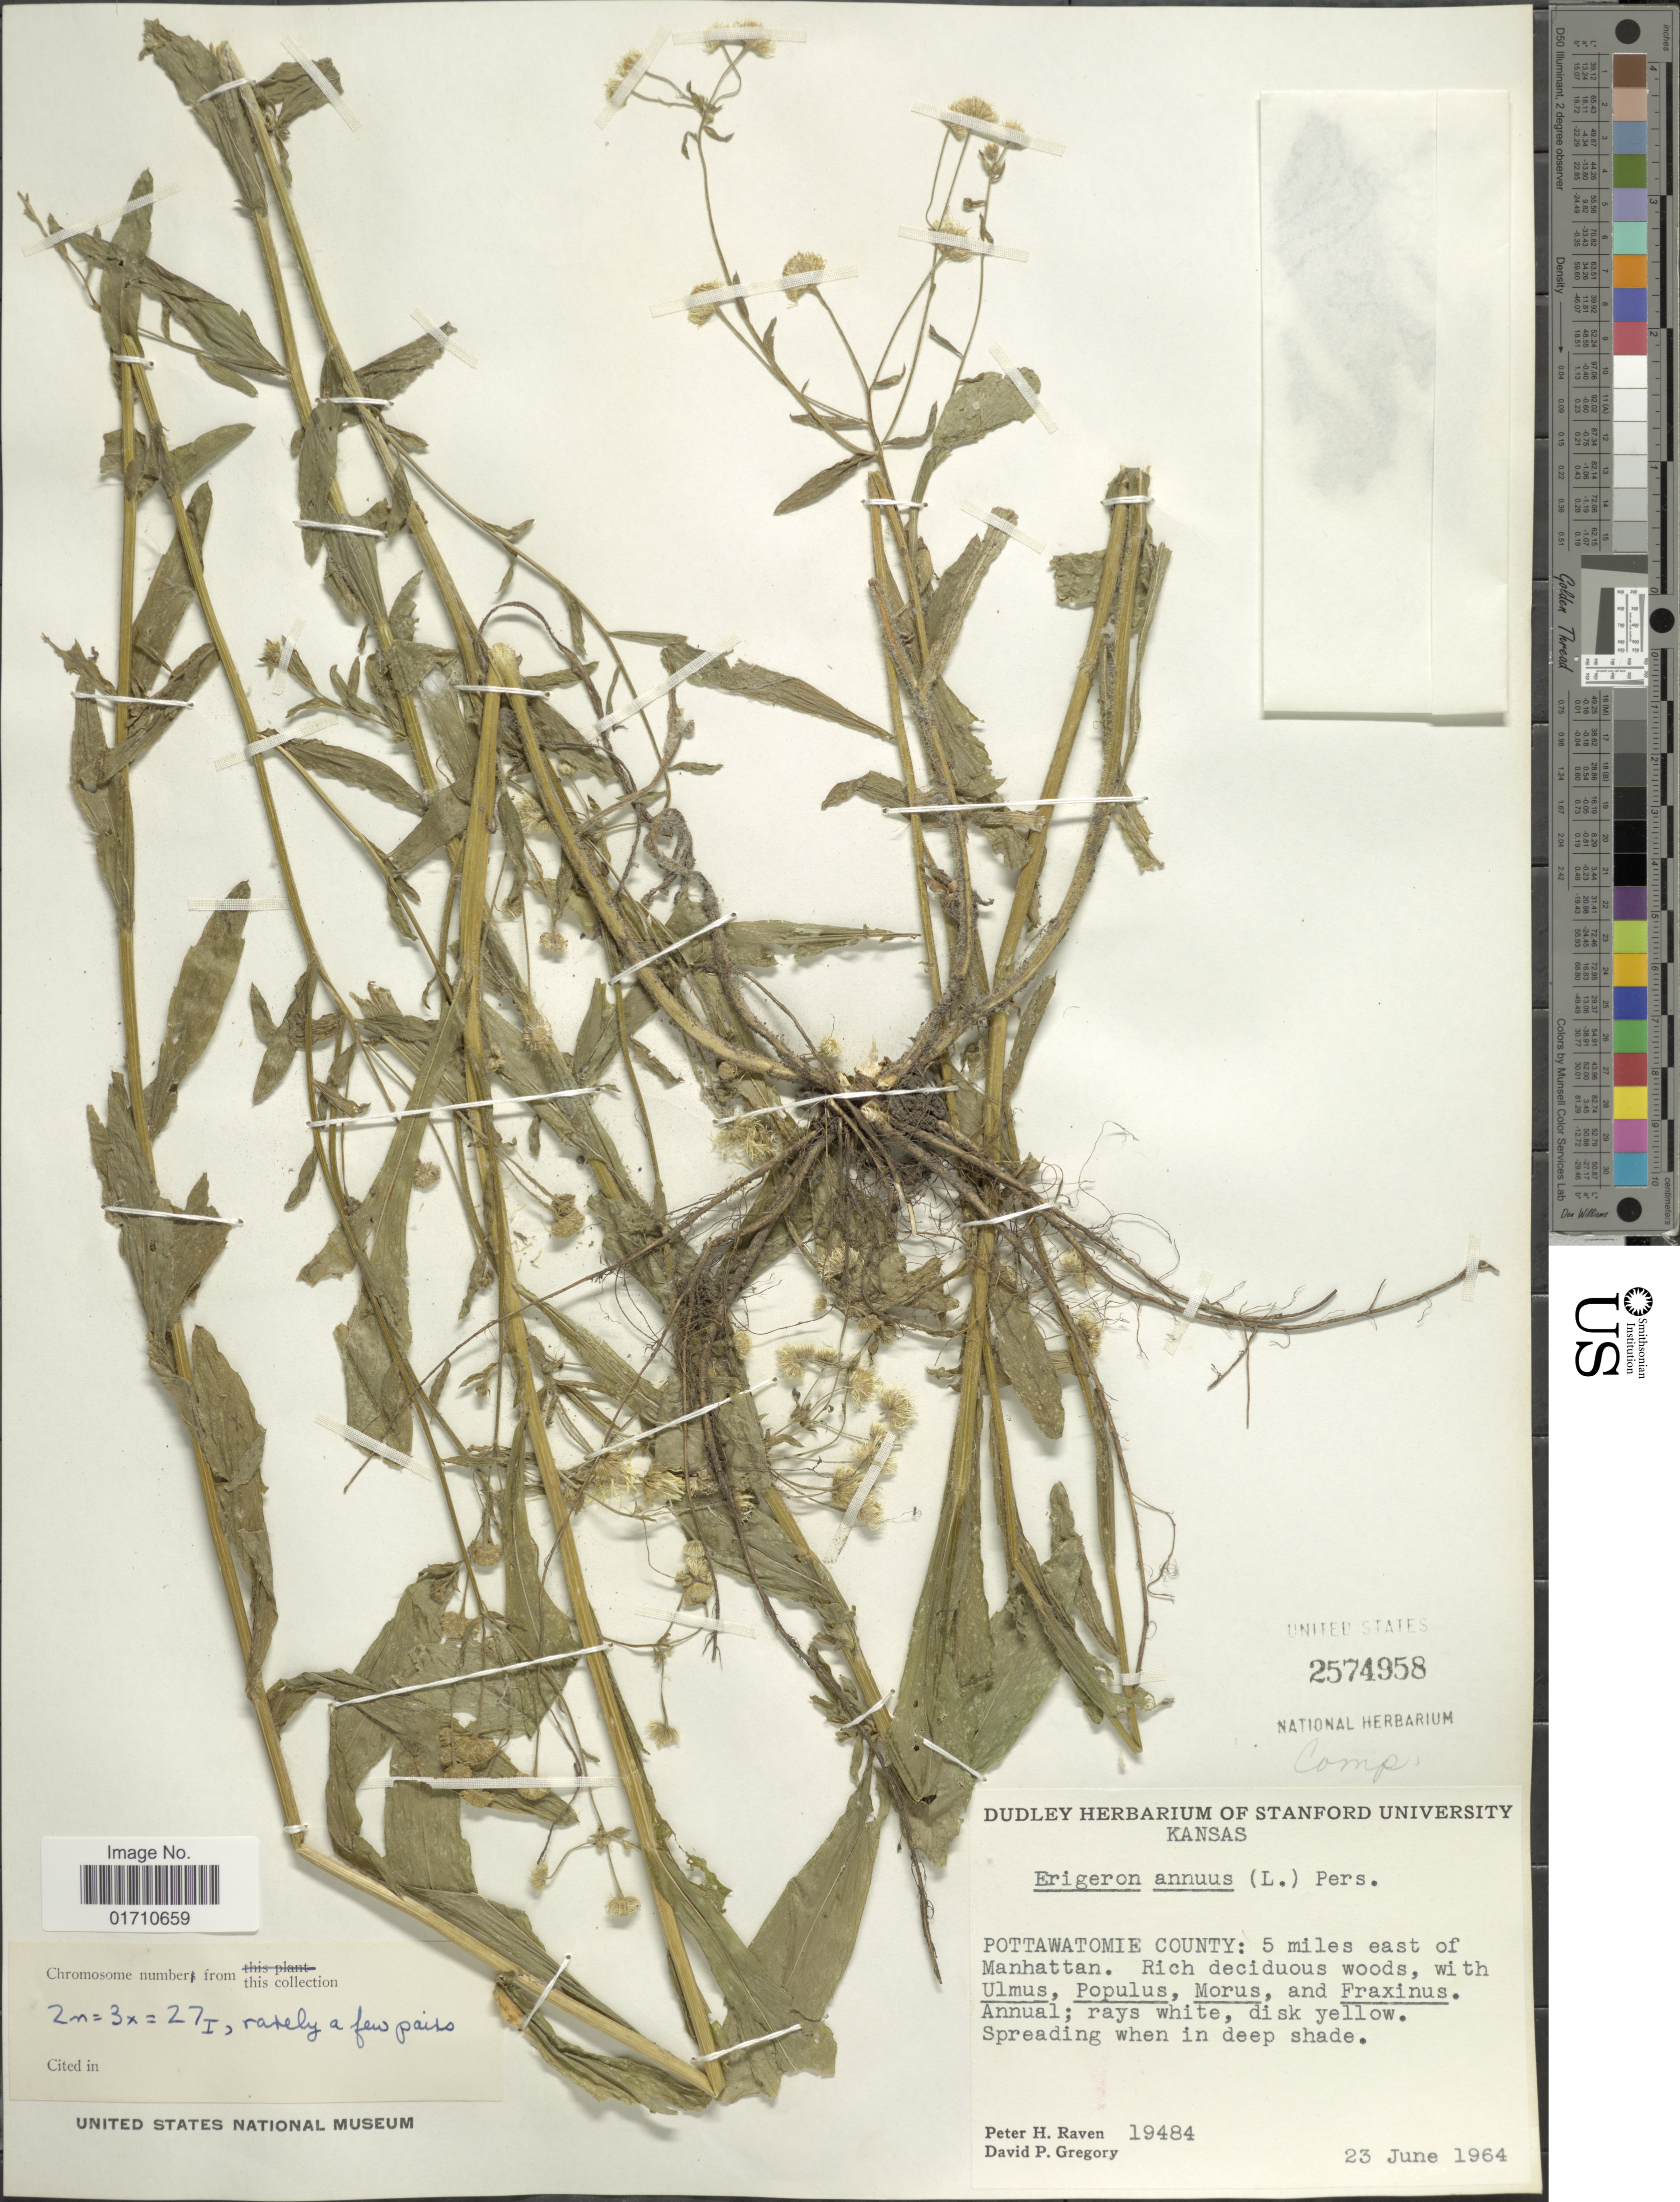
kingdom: Plantae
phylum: Tracheophyta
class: Magnoliopsida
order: Asterales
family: Asteraceae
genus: Erigeron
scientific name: Erigeron annuus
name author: (L.) Pers.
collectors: P. Raven & D. Gregory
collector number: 19484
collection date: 1964-06-23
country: United States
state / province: Kansas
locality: Pottawatomie County: 5 miles east of Manhattan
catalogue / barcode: US 2574958